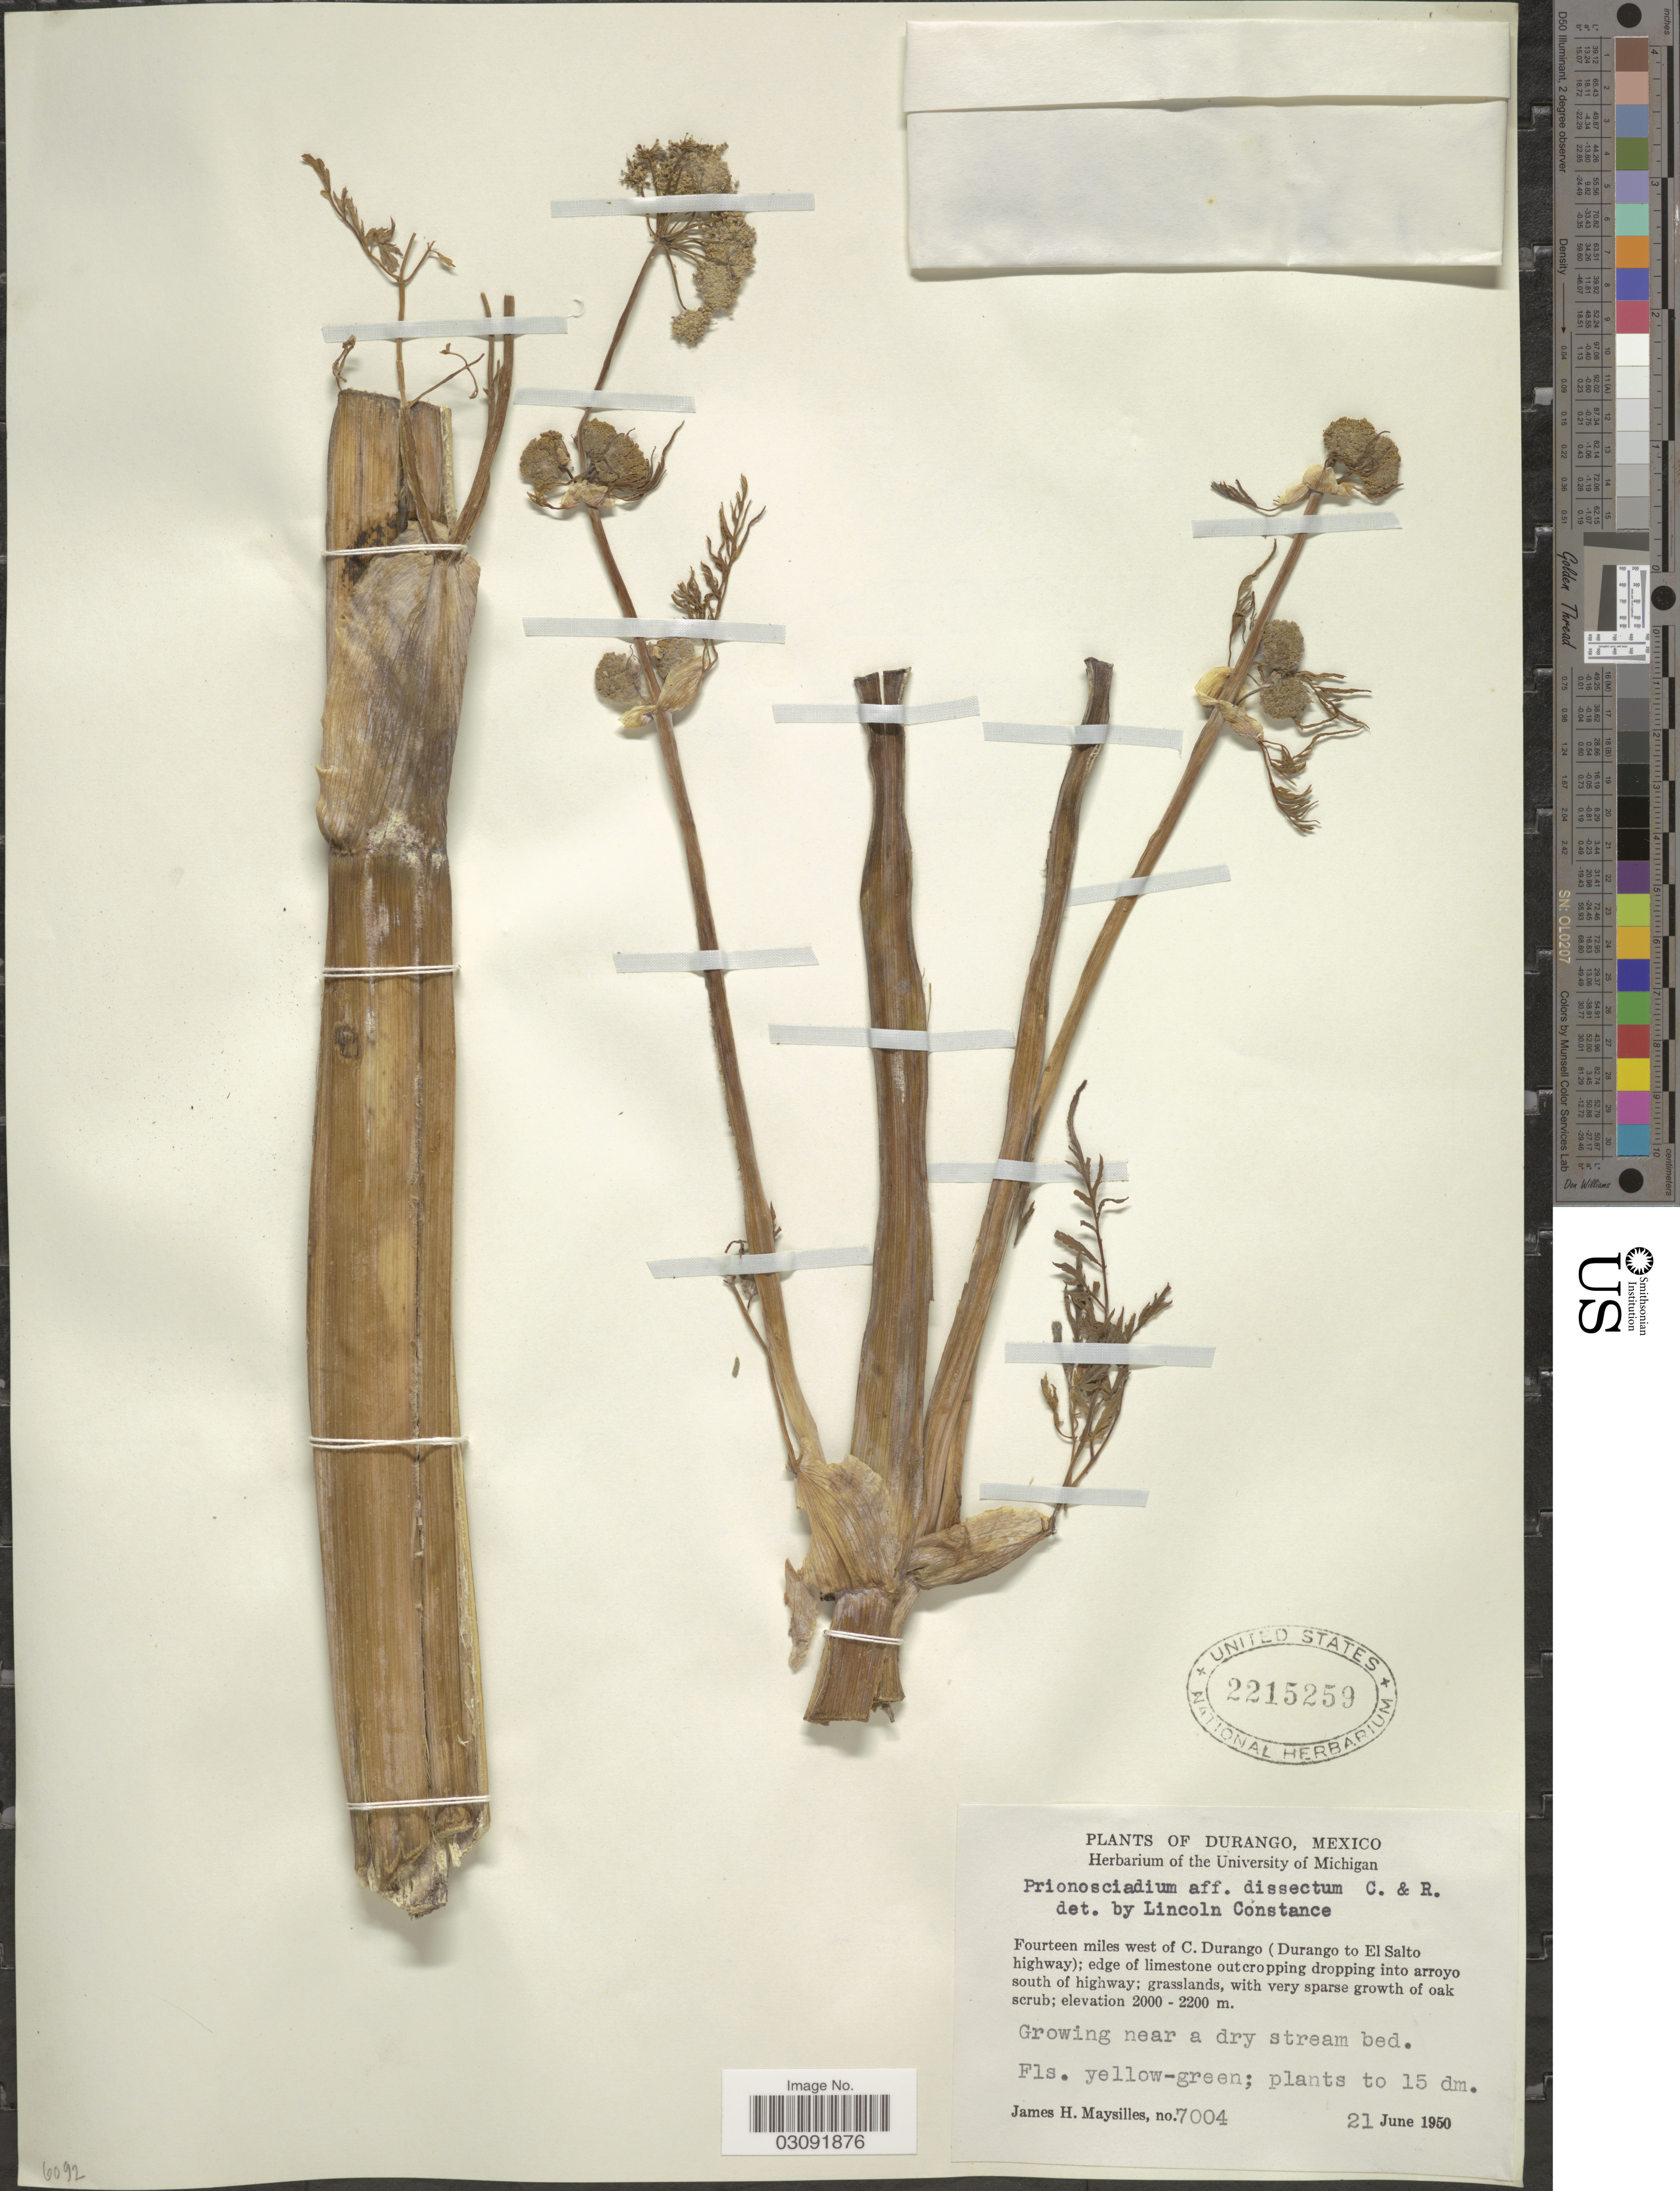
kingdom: Plantae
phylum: Tracheophyta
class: Magnoliopsida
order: Apiales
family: Apiaceae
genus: Prionosciadium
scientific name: Prionosciadium dissectum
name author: J.M. Coult. & Rose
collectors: J. Maysilles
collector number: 7004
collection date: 1950-06-21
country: Mexico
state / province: Durango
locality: Fourteen miles west of C. Durango (Durango to El Salto highway); edge of limestone outcropping dropping into arroyo south of highway.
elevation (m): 2000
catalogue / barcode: US 2215259